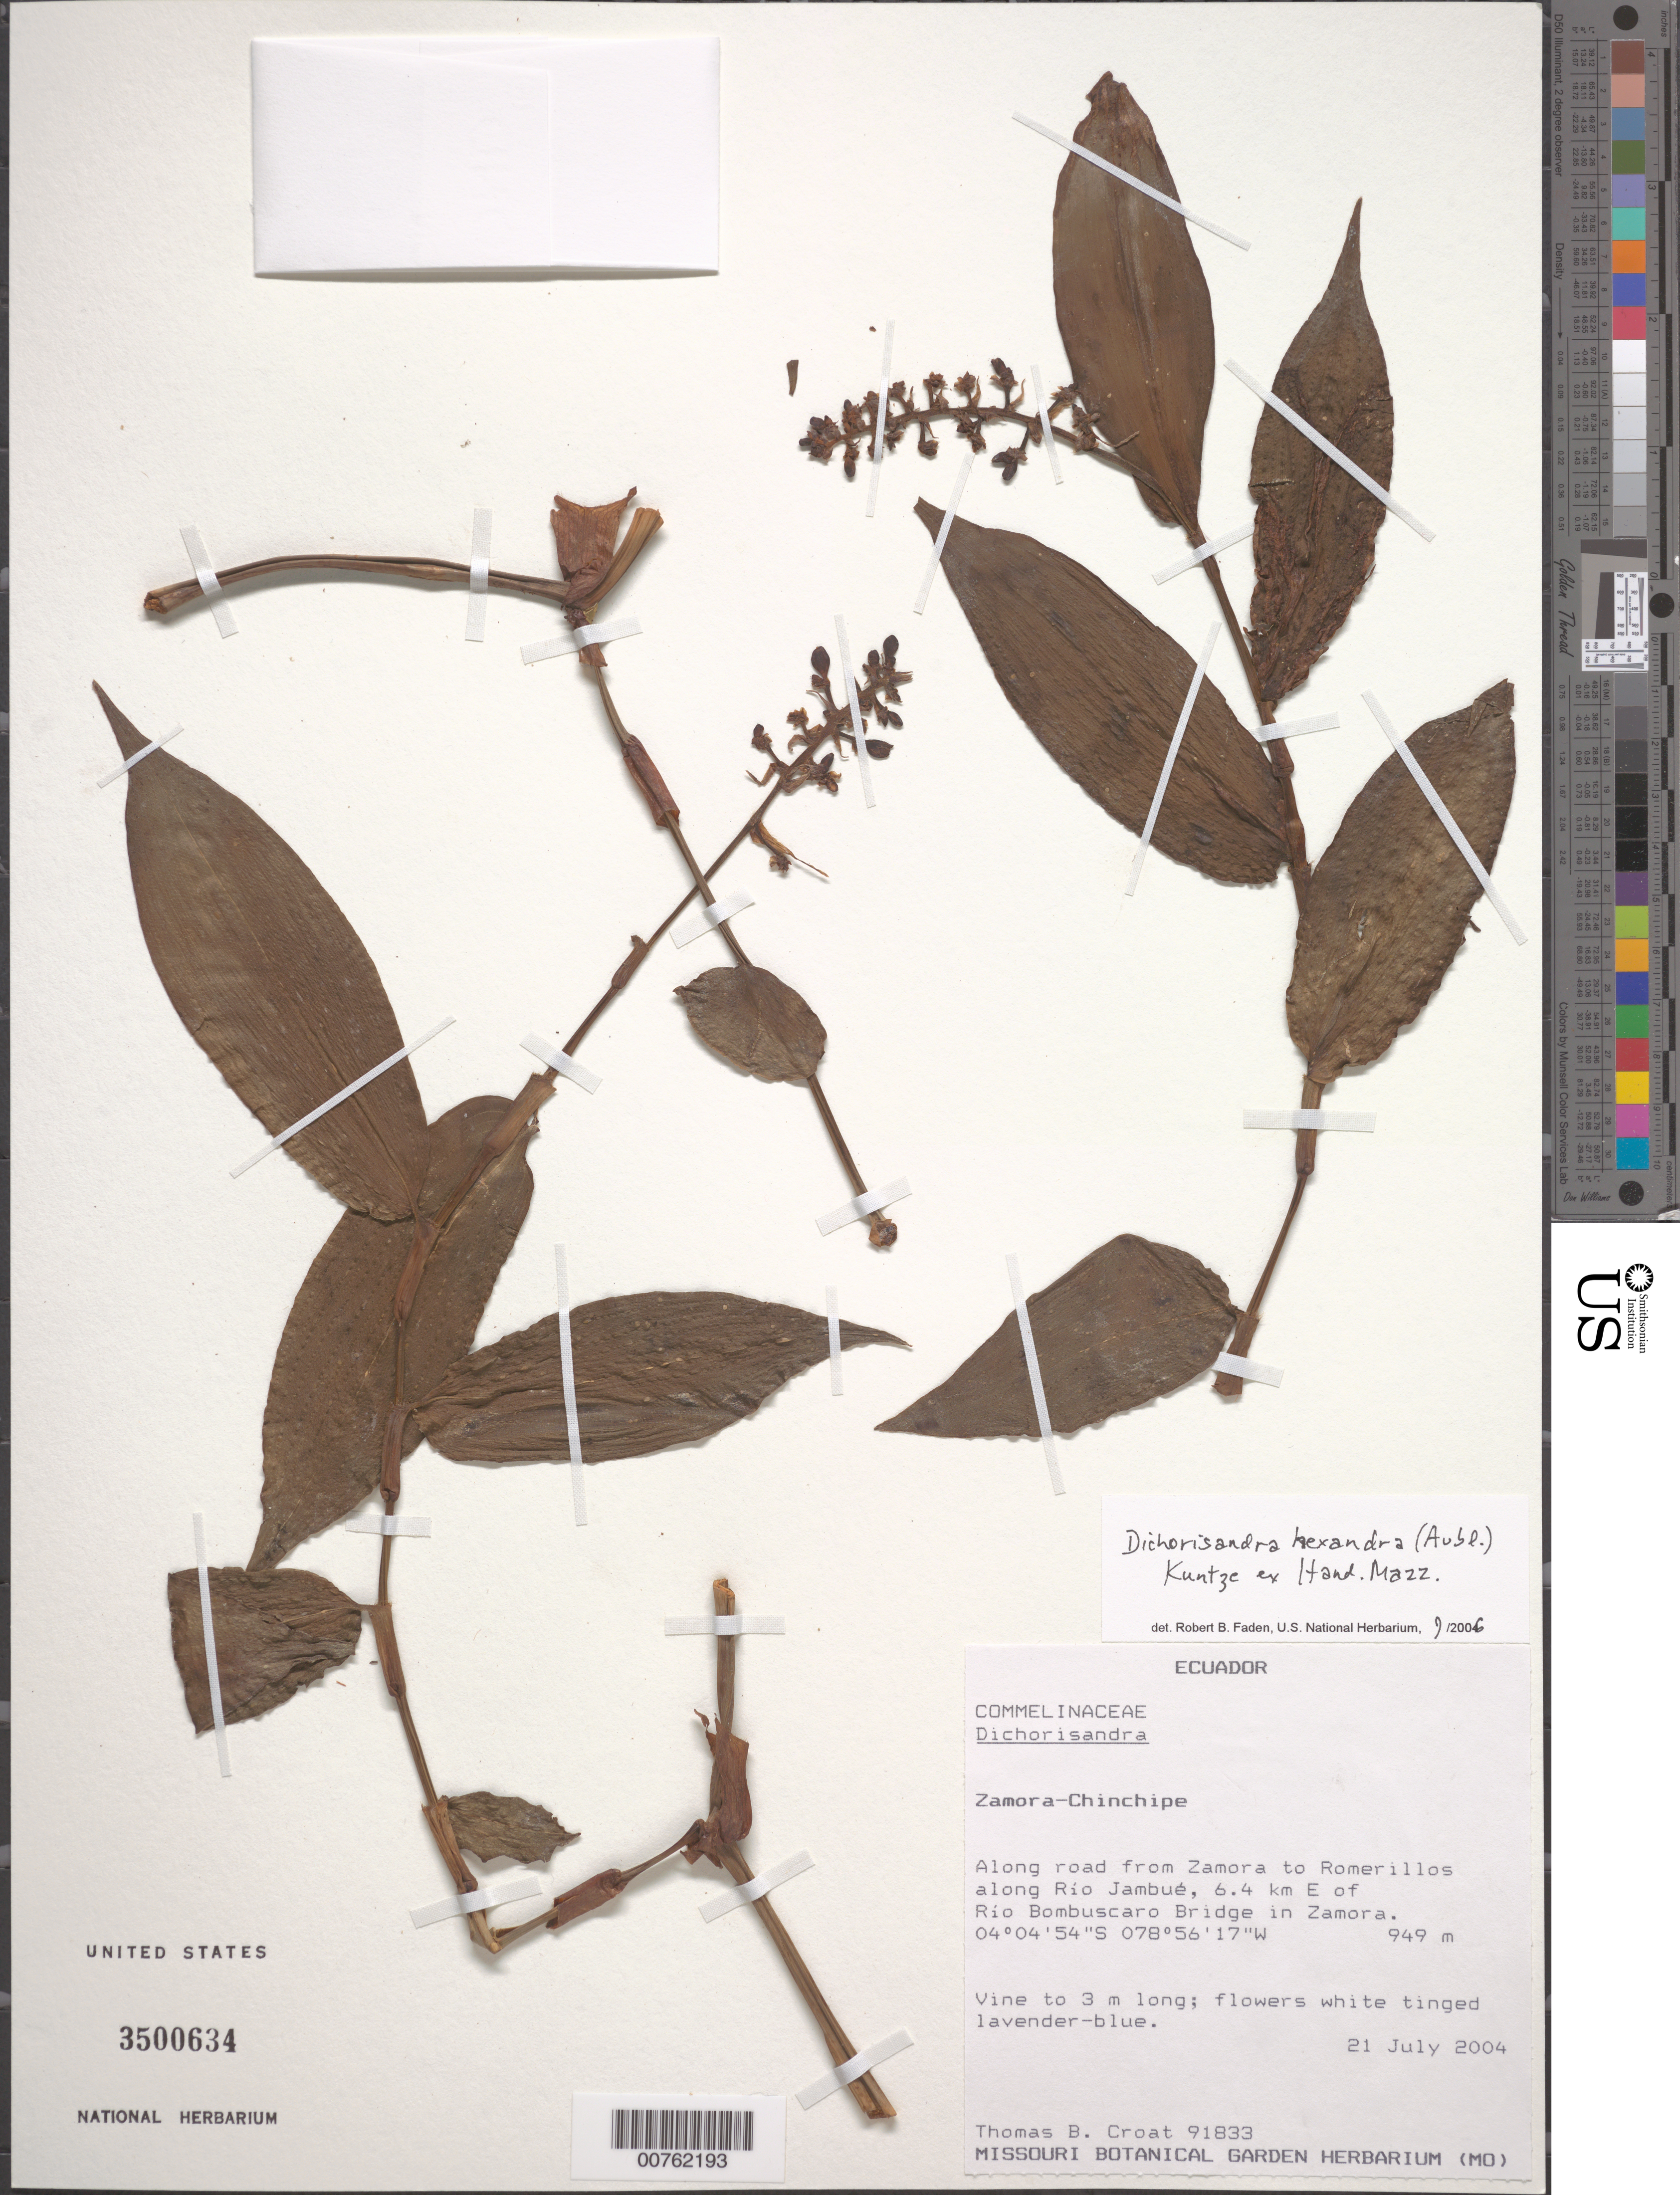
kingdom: Plantae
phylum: Tracheophyta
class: Liliopsida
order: Commelinales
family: Commelinaceae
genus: Dichorisandra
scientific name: Dichorisandra hexandra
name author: (Aubl.) Standl.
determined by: Faden, Robert B., (US), Smithsonian Institution - National Museum of Natural History (UNITED STATES)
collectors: T. B. Croat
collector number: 91833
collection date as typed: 21 Jul 2004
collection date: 2004-07-21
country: Ecuador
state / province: Zamora-Chinchipe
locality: Along road between Zamora and Romerillos along Rio Jaumbue, 6.4 km E of Rio Bombuscaro Bridge in Zamora.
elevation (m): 949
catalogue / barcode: US 3500634